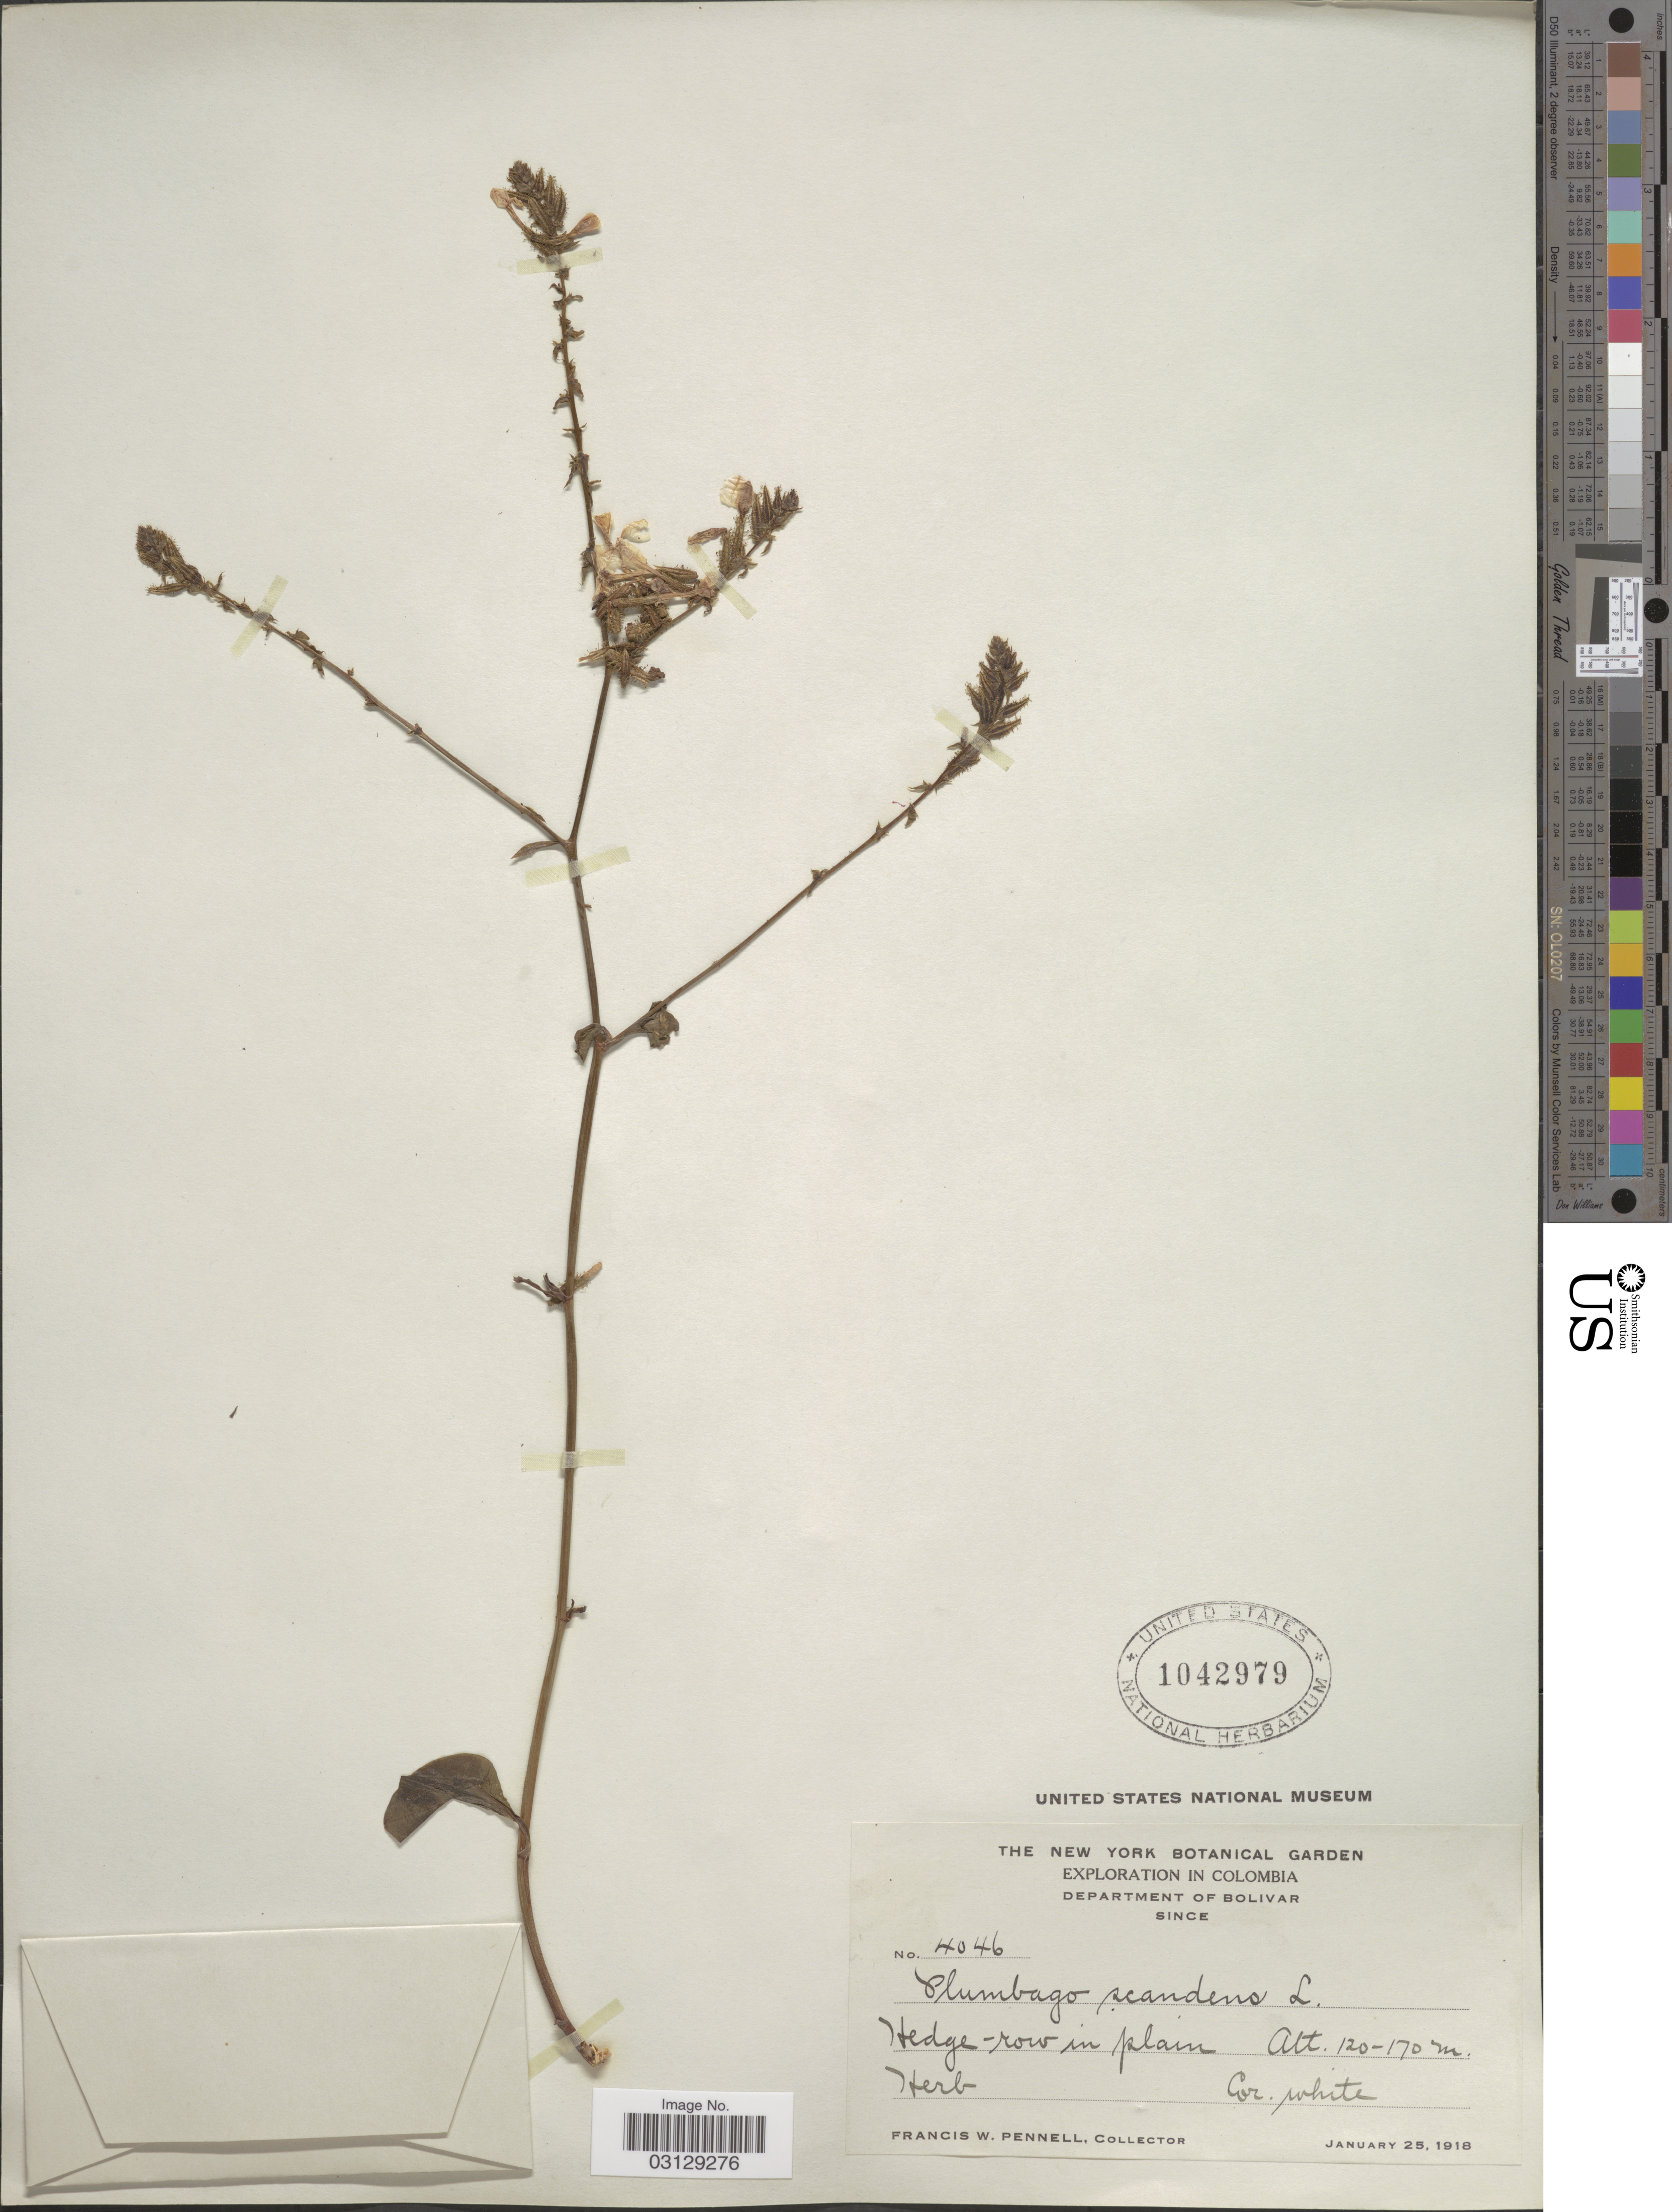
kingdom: Plantae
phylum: Tracheophyta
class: Magnoliopsida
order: Caryophyllales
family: Plumbaginaceae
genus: Plumbago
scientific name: Plumbago scandens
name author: L.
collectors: F. W. Pennell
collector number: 4046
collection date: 1918-01-25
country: Colombia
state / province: Bolívar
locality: Department of Bolivar. Since.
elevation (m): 120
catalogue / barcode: US 1042979